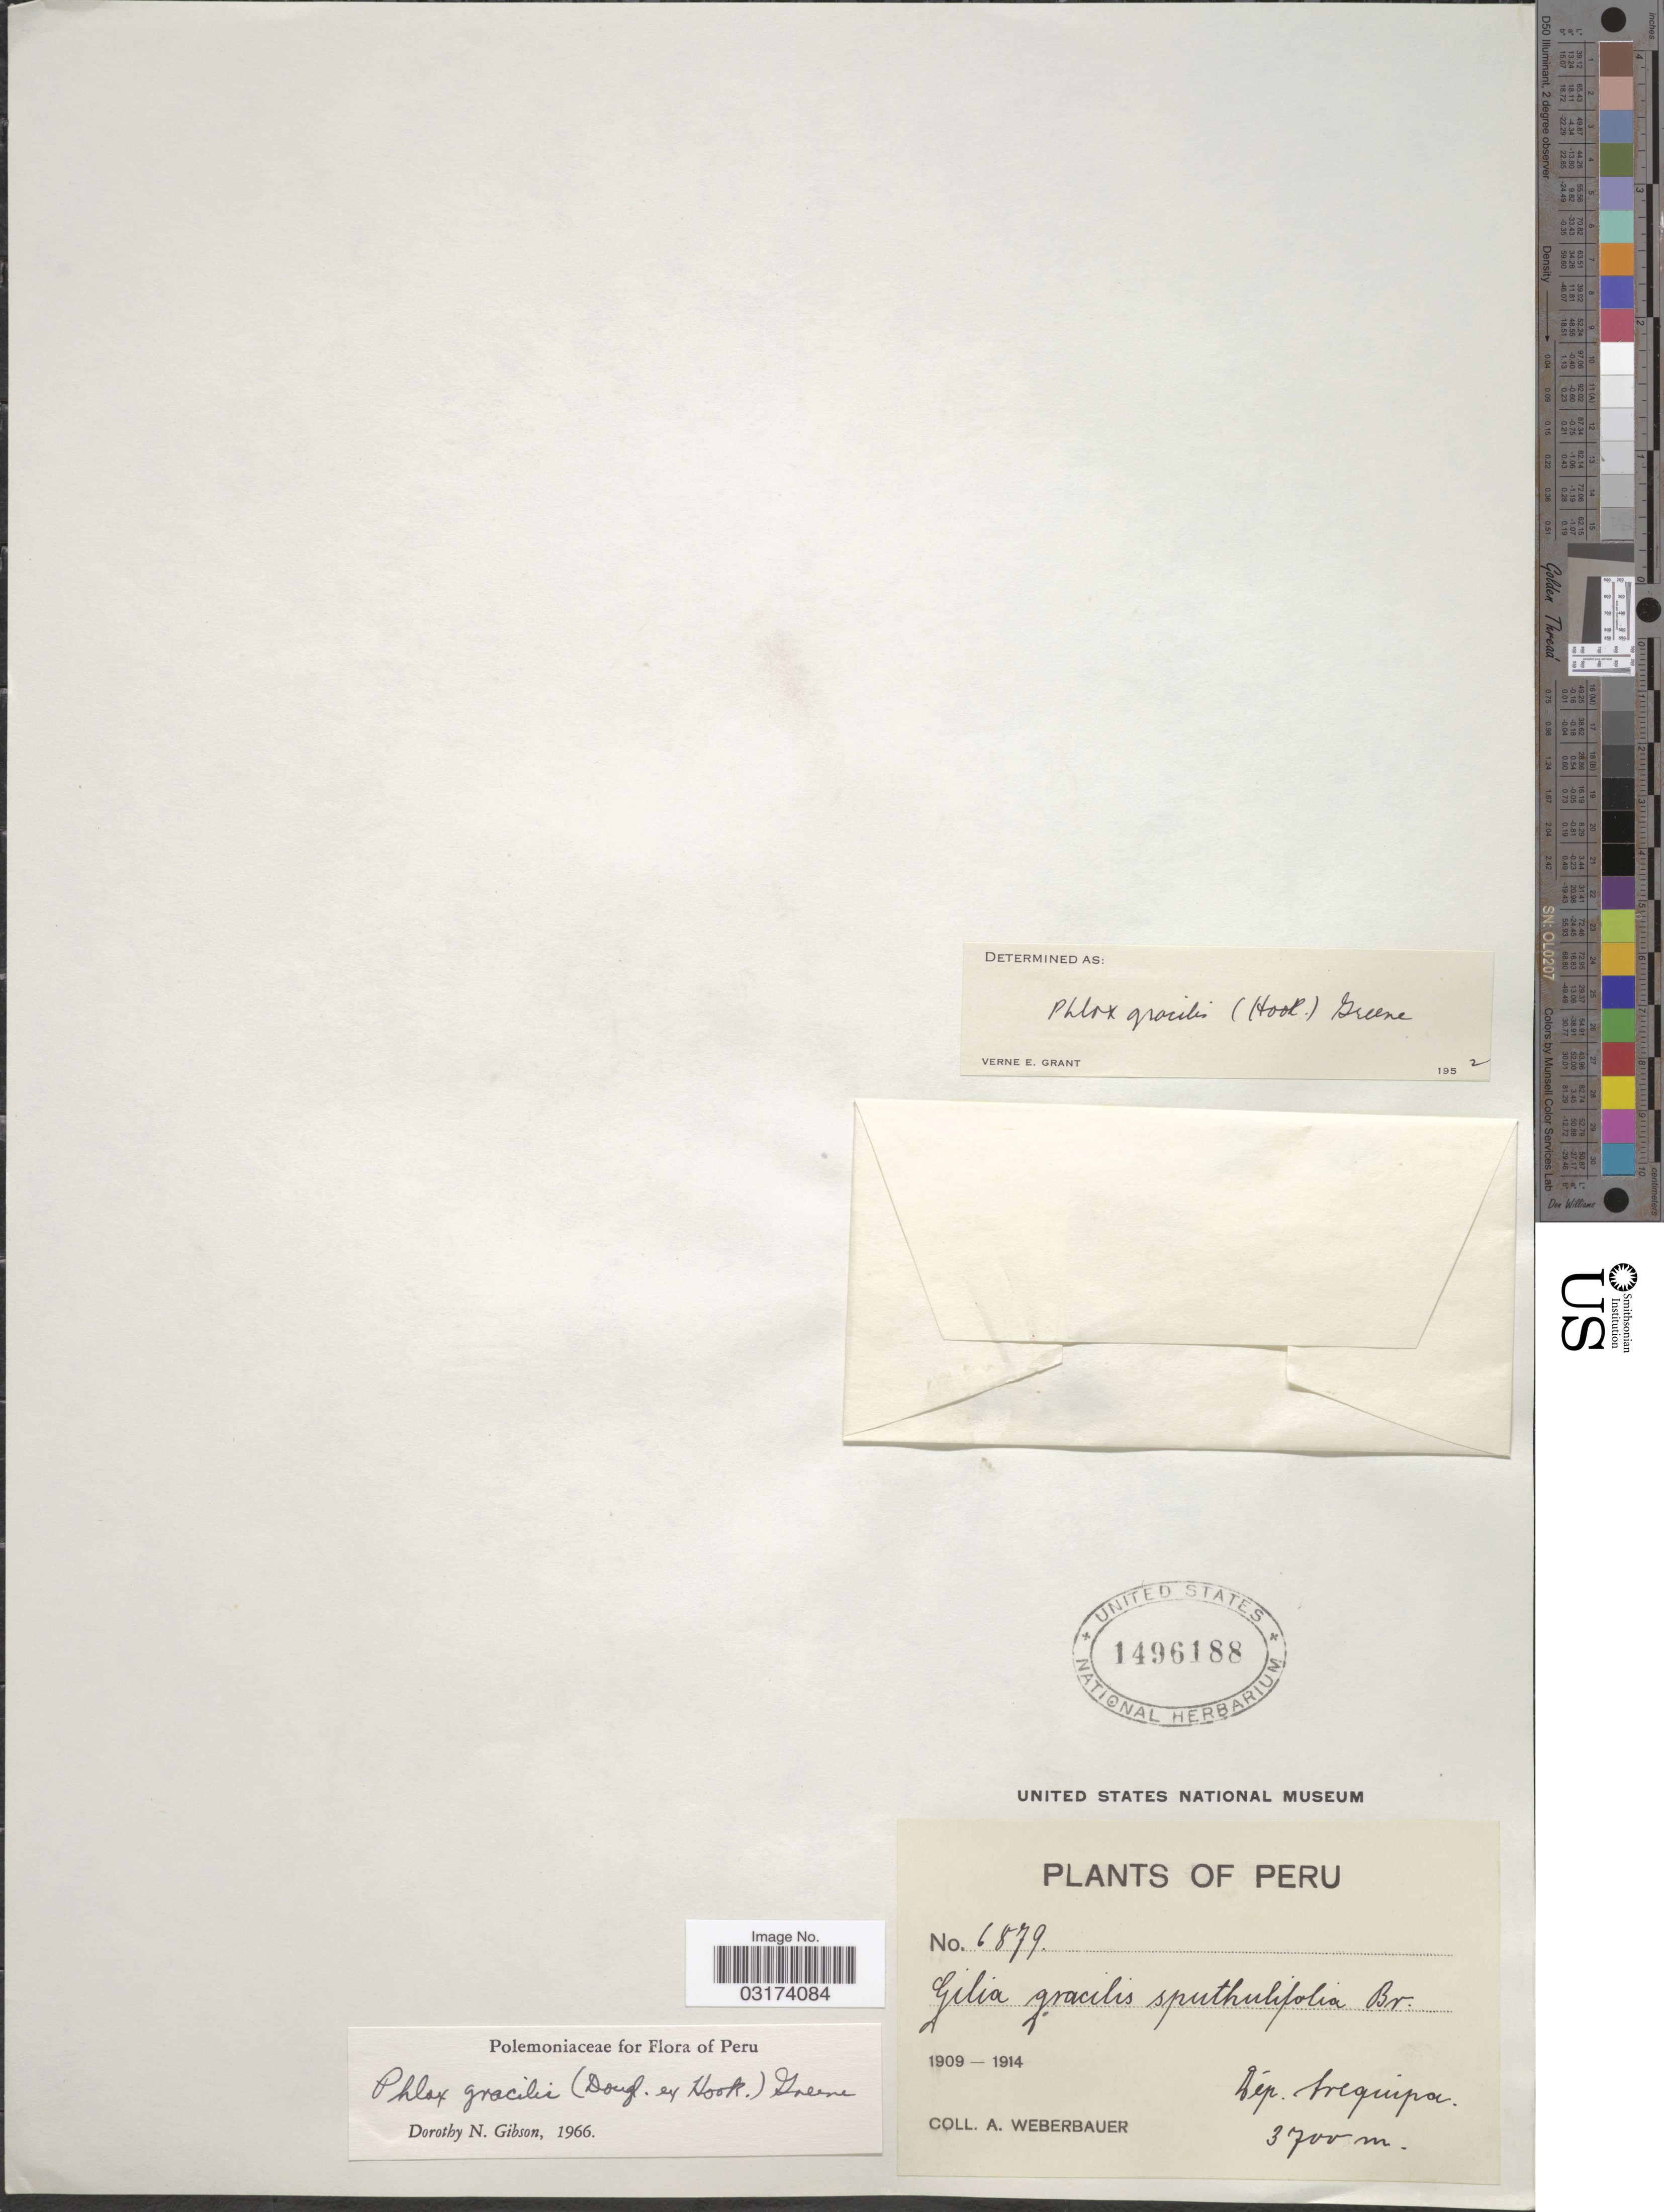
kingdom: Plantae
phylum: Tracheophyta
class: Magnoliopsida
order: Ericales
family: Polemoniaceae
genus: Microsteris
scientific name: Microsteris gracilis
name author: (Hook.) Greene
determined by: (US) Smithsonian Institution - National Museum of Natural History - Department of Botany (UNITED STATES)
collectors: A. Weberbauer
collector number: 6879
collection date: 1909/1914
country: Peru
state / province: Arequipa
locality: Dép. Arequipa.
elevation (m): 3700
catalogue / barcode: US 1496188